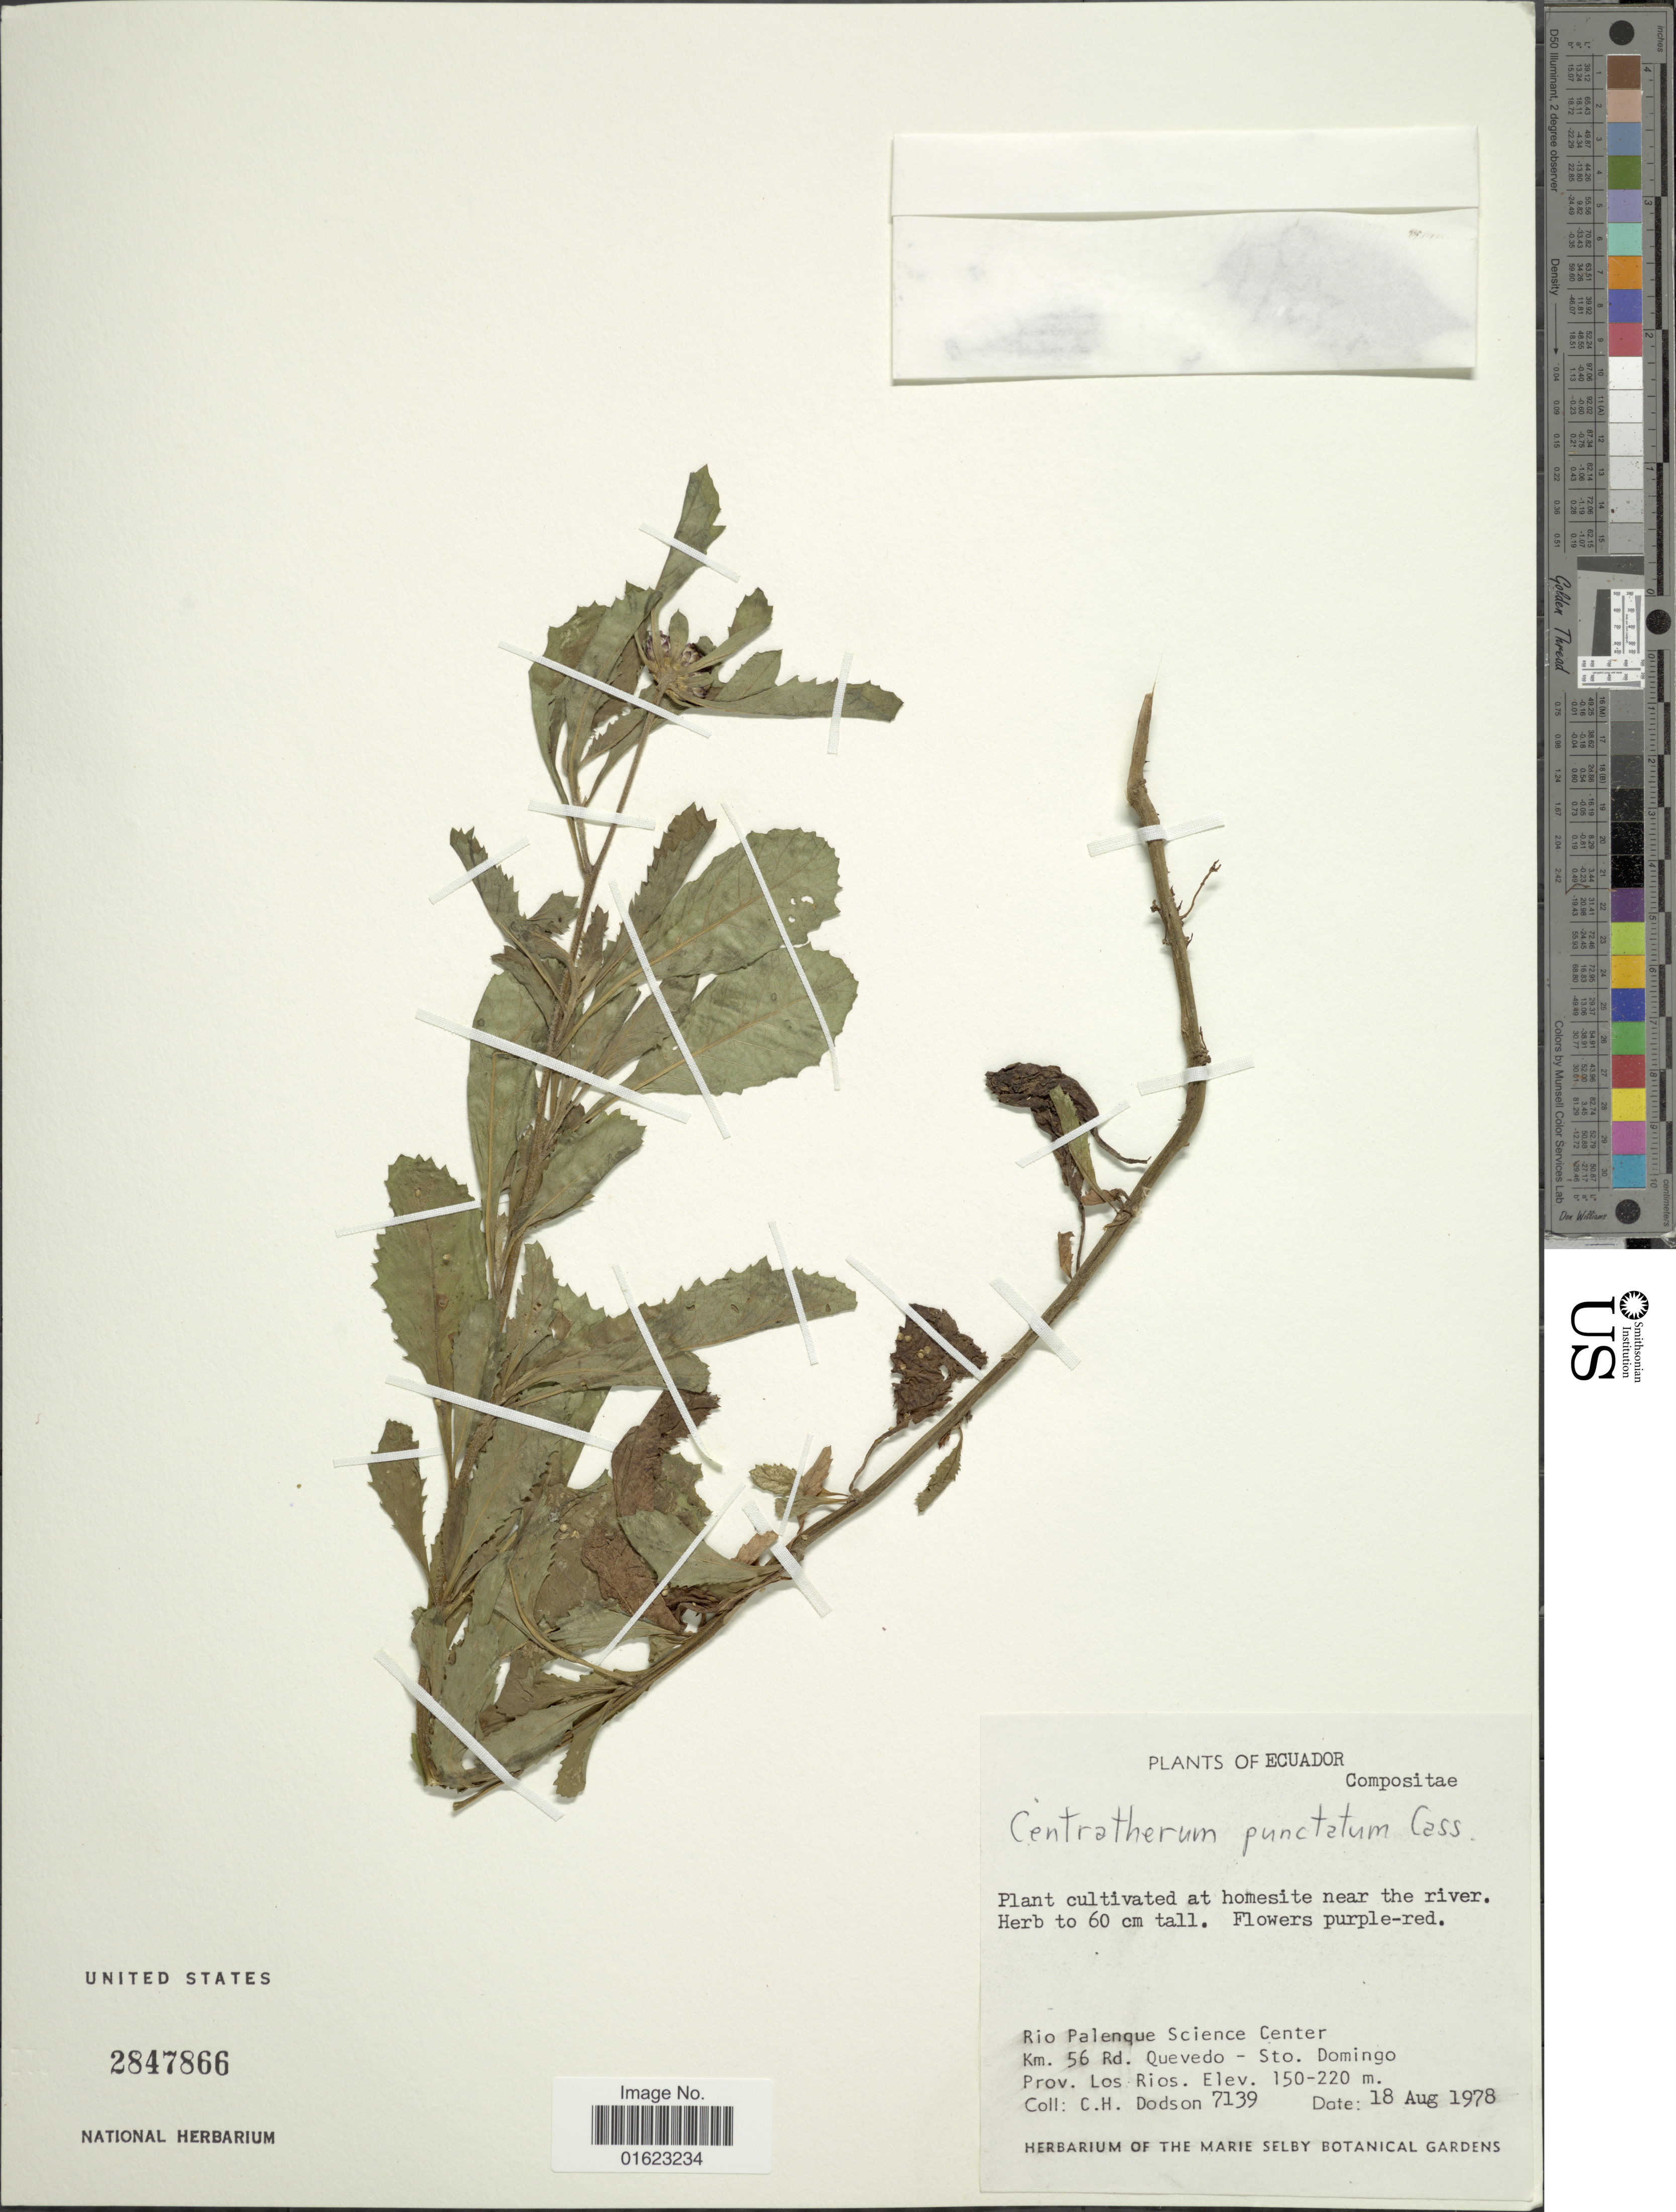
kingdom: Plantae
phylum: Tracheophyta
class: Magnoliopsida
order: Asterales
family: Asteraceae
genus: Centratherum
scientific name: Centratherum punctatum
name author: Cass.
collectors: C. H. Dodson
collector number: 7139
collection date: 1978-08-18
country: Ecuador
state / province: Los Ríos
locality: Rio Palenque Science Center, Km. 56 Rd. Quevedo - Sto. Domingo. Prov. Los Rios.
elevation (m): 150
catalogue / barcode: US 2847866